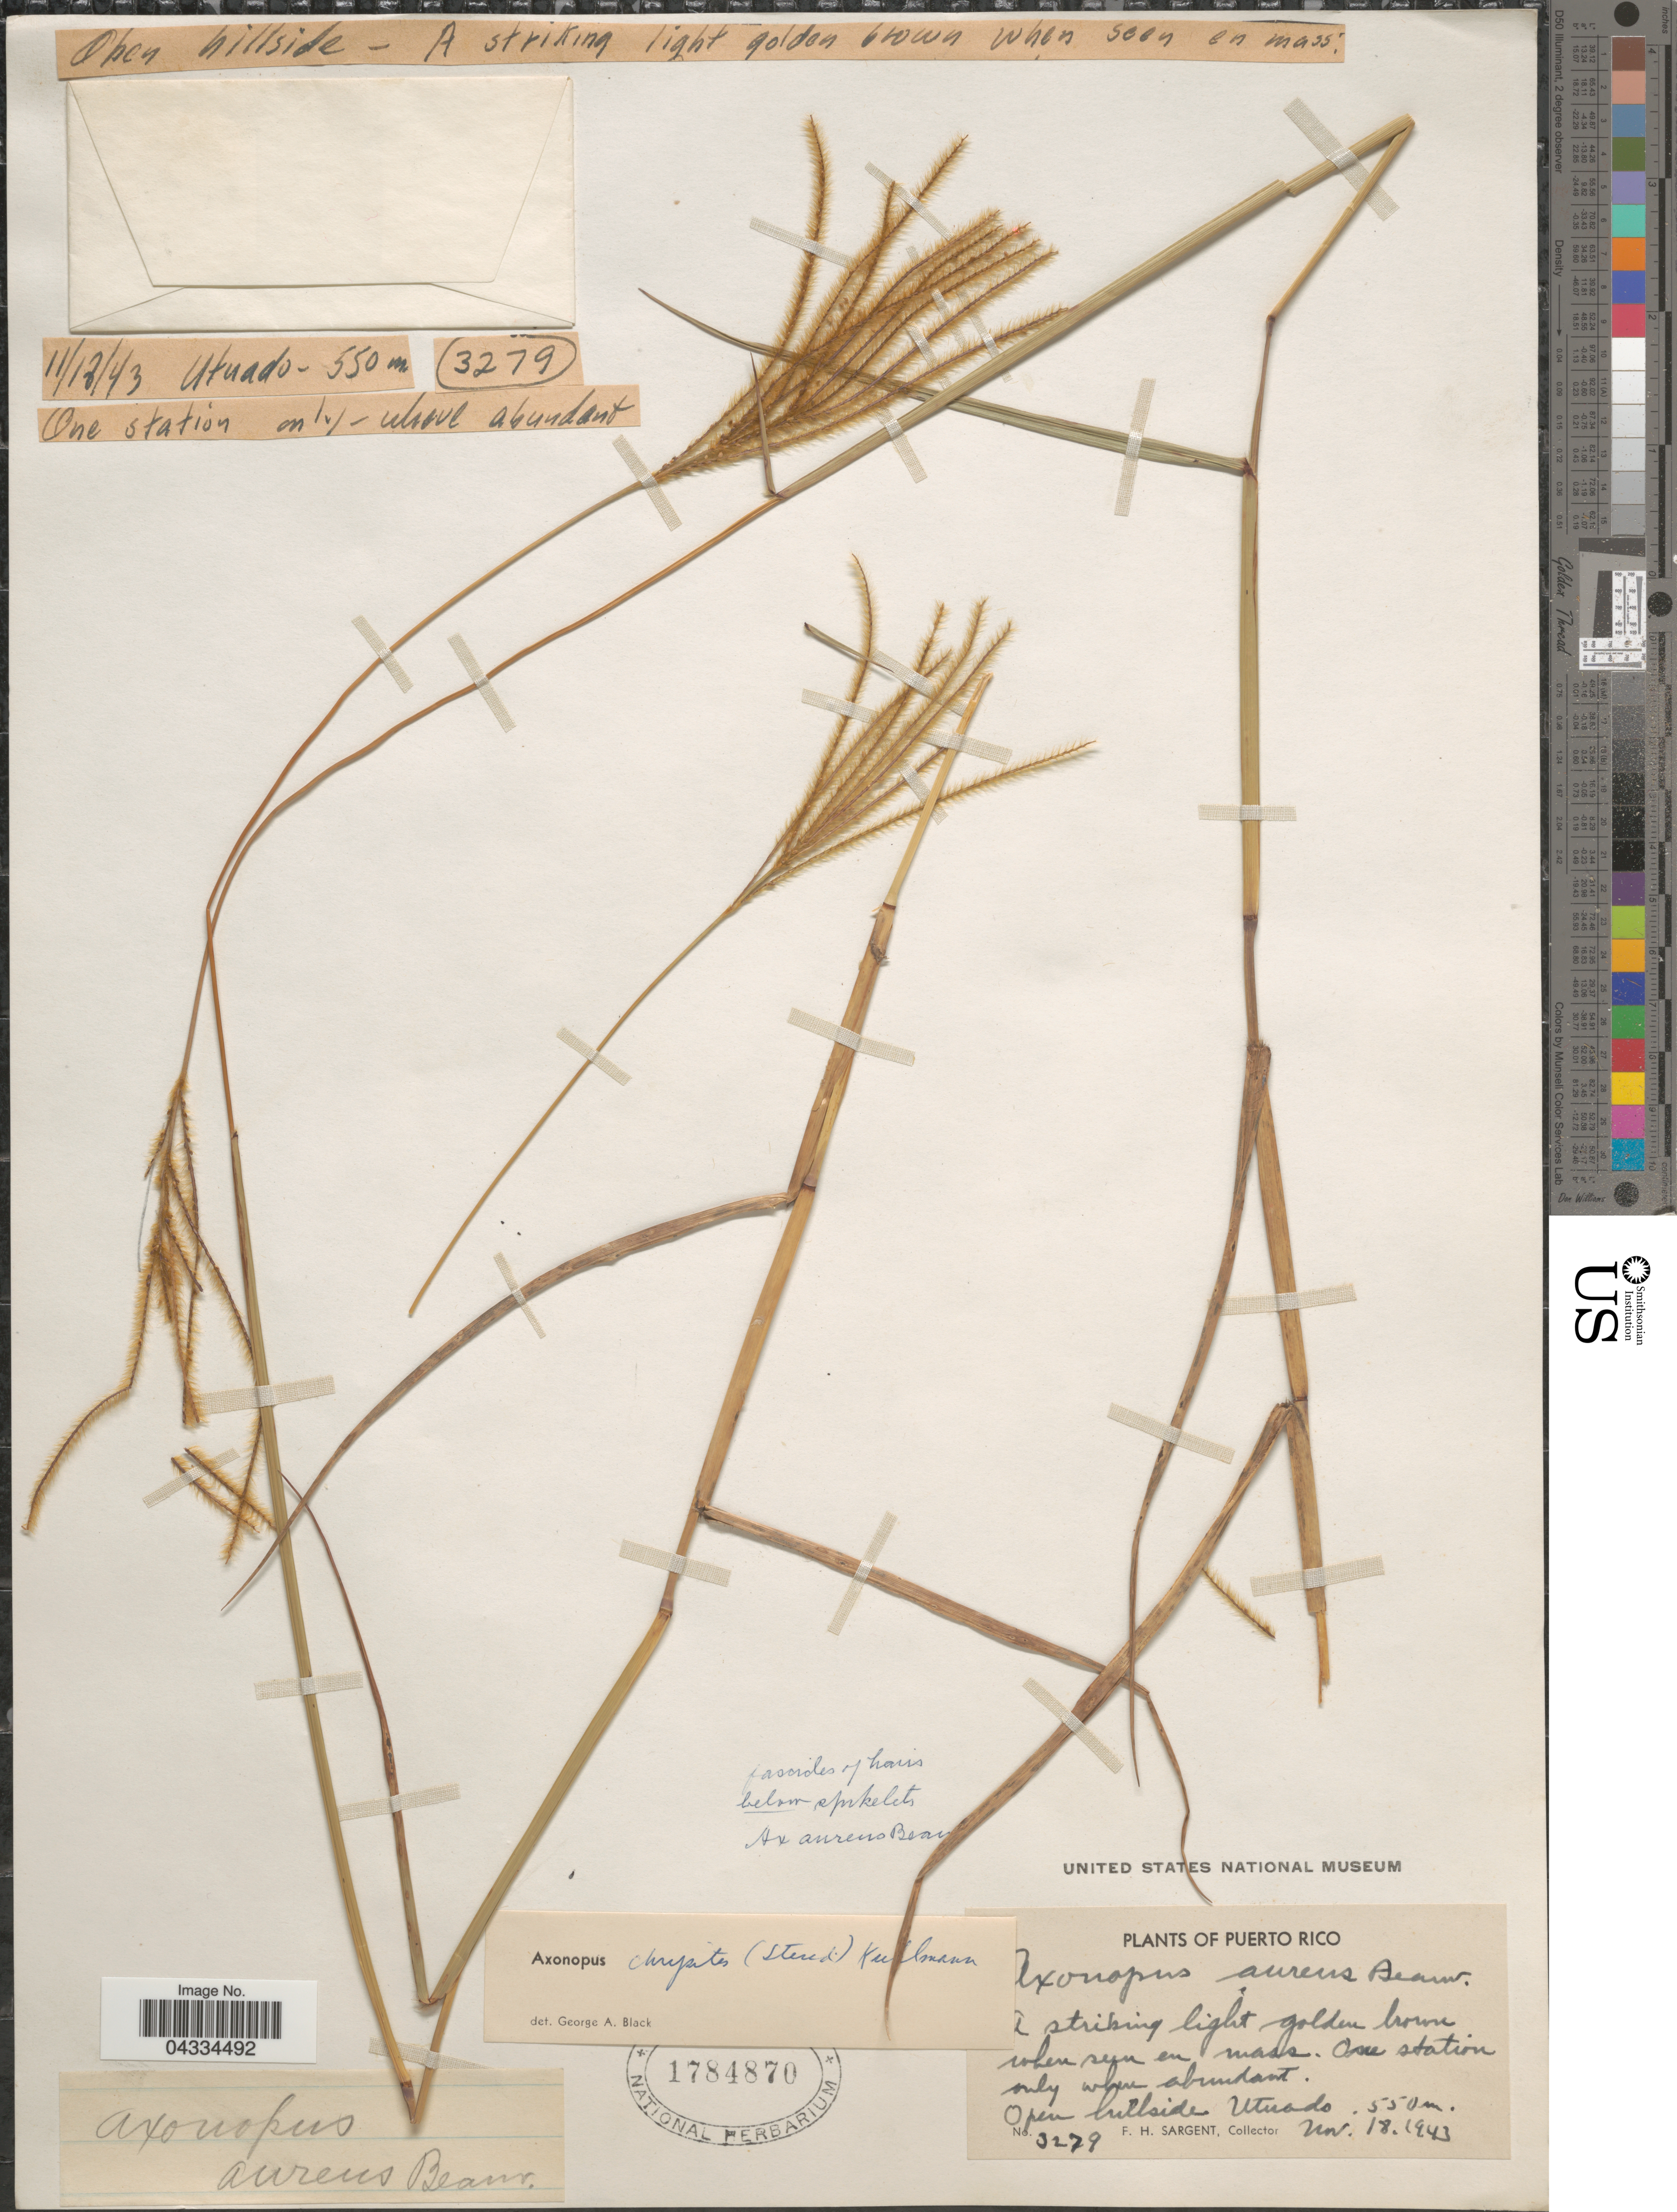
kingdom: Plantae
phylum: Tracheophyta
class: Liliopsida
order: Poales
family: Poaceae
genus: Axonopus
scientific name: Axonopus aureus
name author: P. Beauv.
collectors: F. H. Sargent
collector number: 3279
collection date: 1943-11-18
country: Puerto Rico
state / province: Utuado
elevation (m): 550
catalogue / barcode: US 1784870